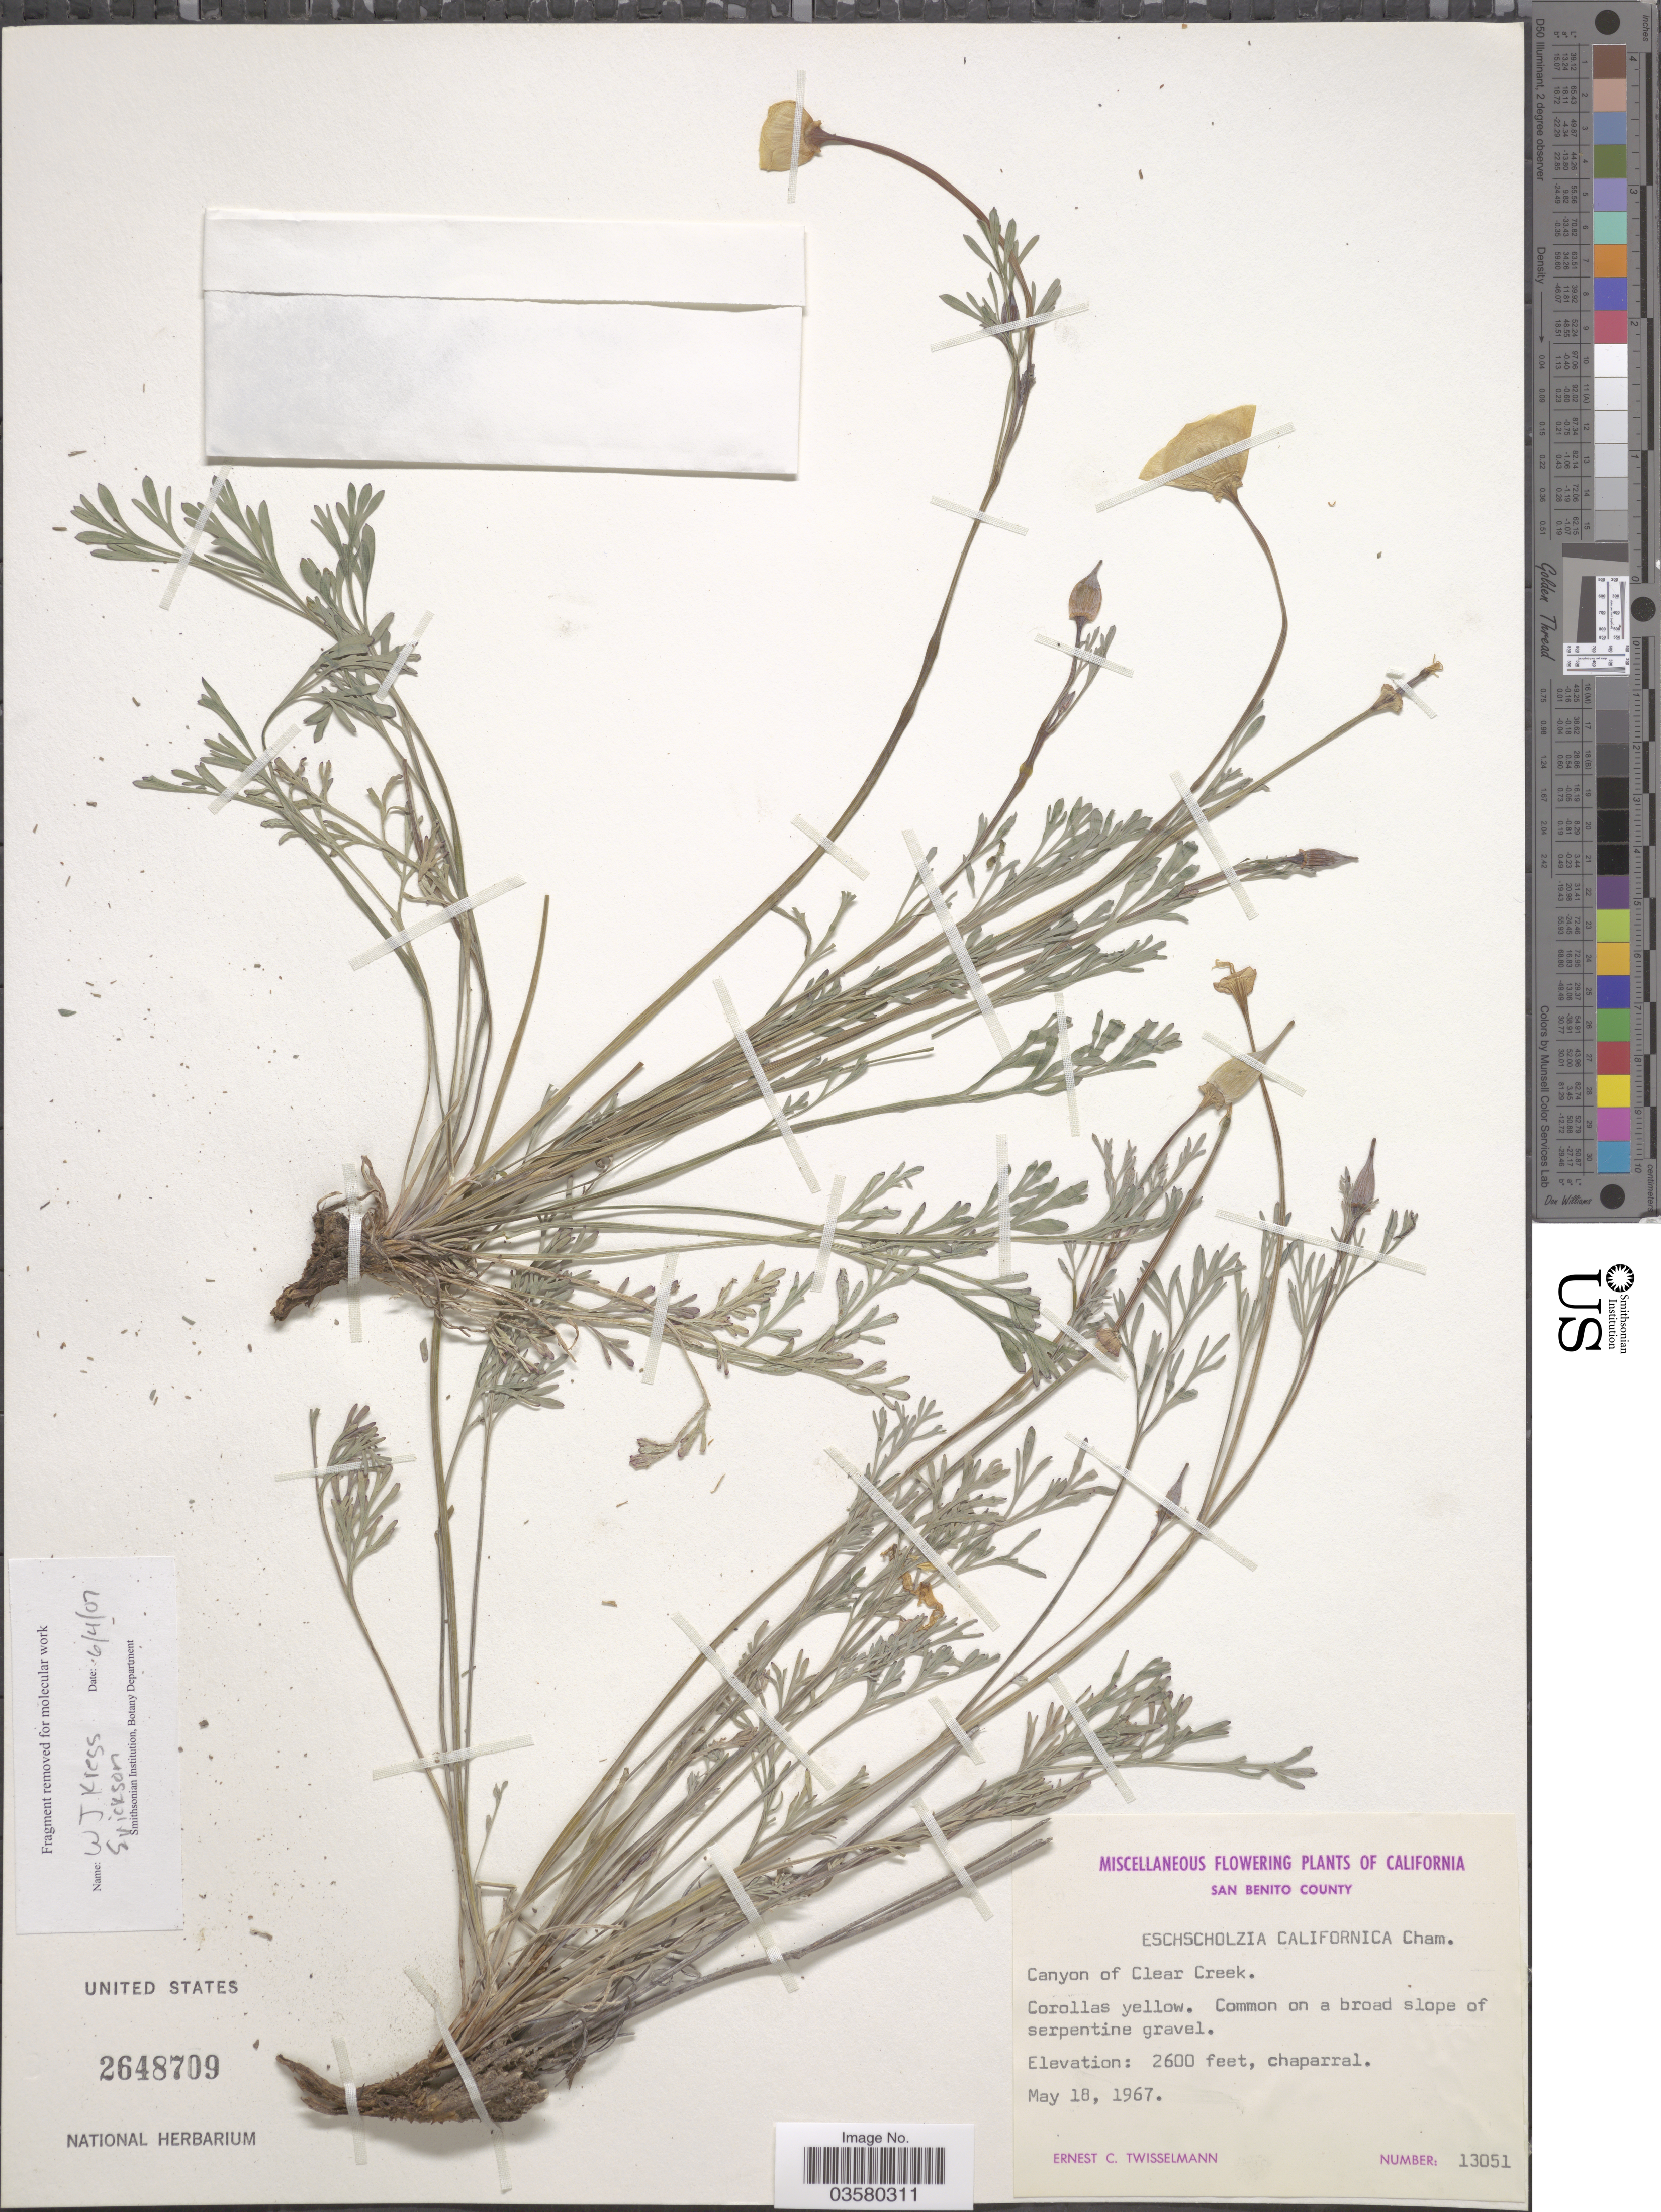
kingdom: Plantae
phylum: Tracheophyta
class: Magnoliopsida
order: Ranunculales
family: Papaveraceae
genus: Eschscholzia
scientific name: Eschscholzia californica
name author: Cham.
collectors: E. Twisselmann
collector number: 13051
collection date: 1967-05-18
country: United States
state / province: California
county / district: San Benito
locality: San Benito County. Canyon of Clear Creek.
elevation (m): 792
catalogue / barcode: US 2648709